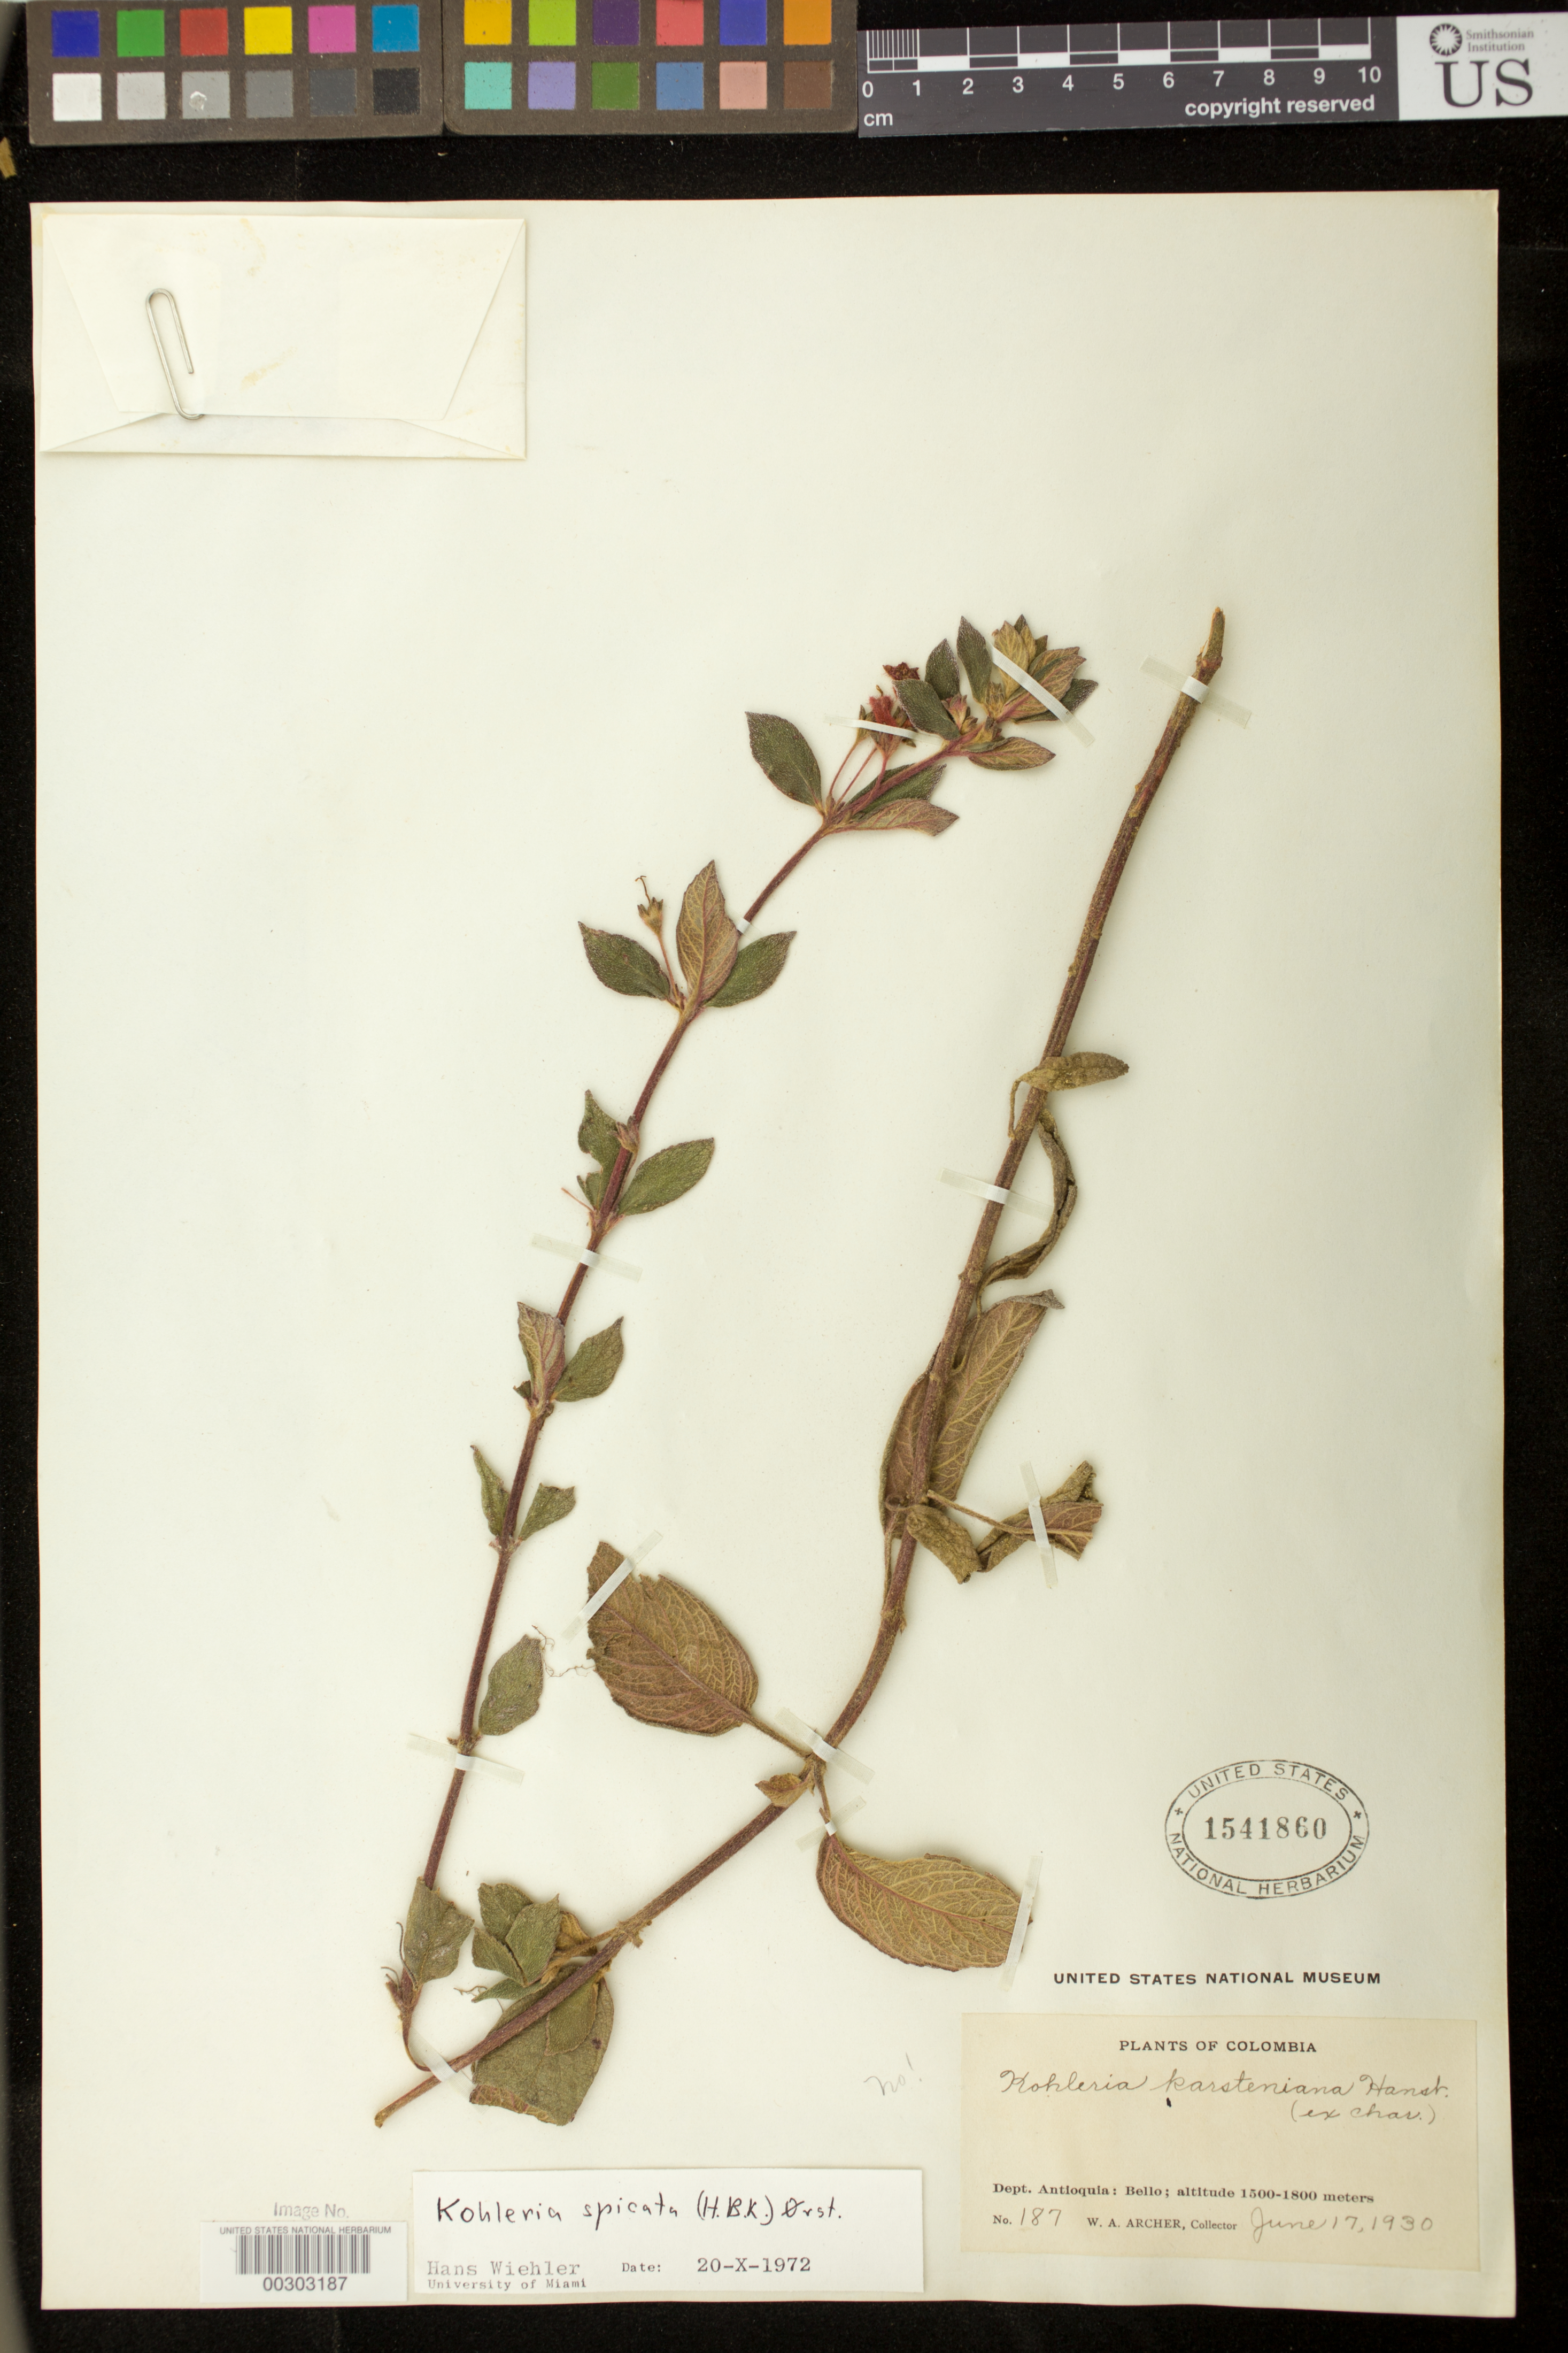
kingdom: Plantae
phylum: Tracheophyta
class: Magnoliopsida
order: Lamiales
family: Gesneriaceae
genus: Kohleria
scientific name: Kohleria spicata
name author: (Kunth) Oerst.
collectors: A. W. Archer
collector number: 187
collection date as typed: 17 Jun 1930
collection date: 1930-06-17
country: Colombia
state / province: Antioquia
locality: Bello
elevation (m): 1500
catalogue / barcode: US 1541860